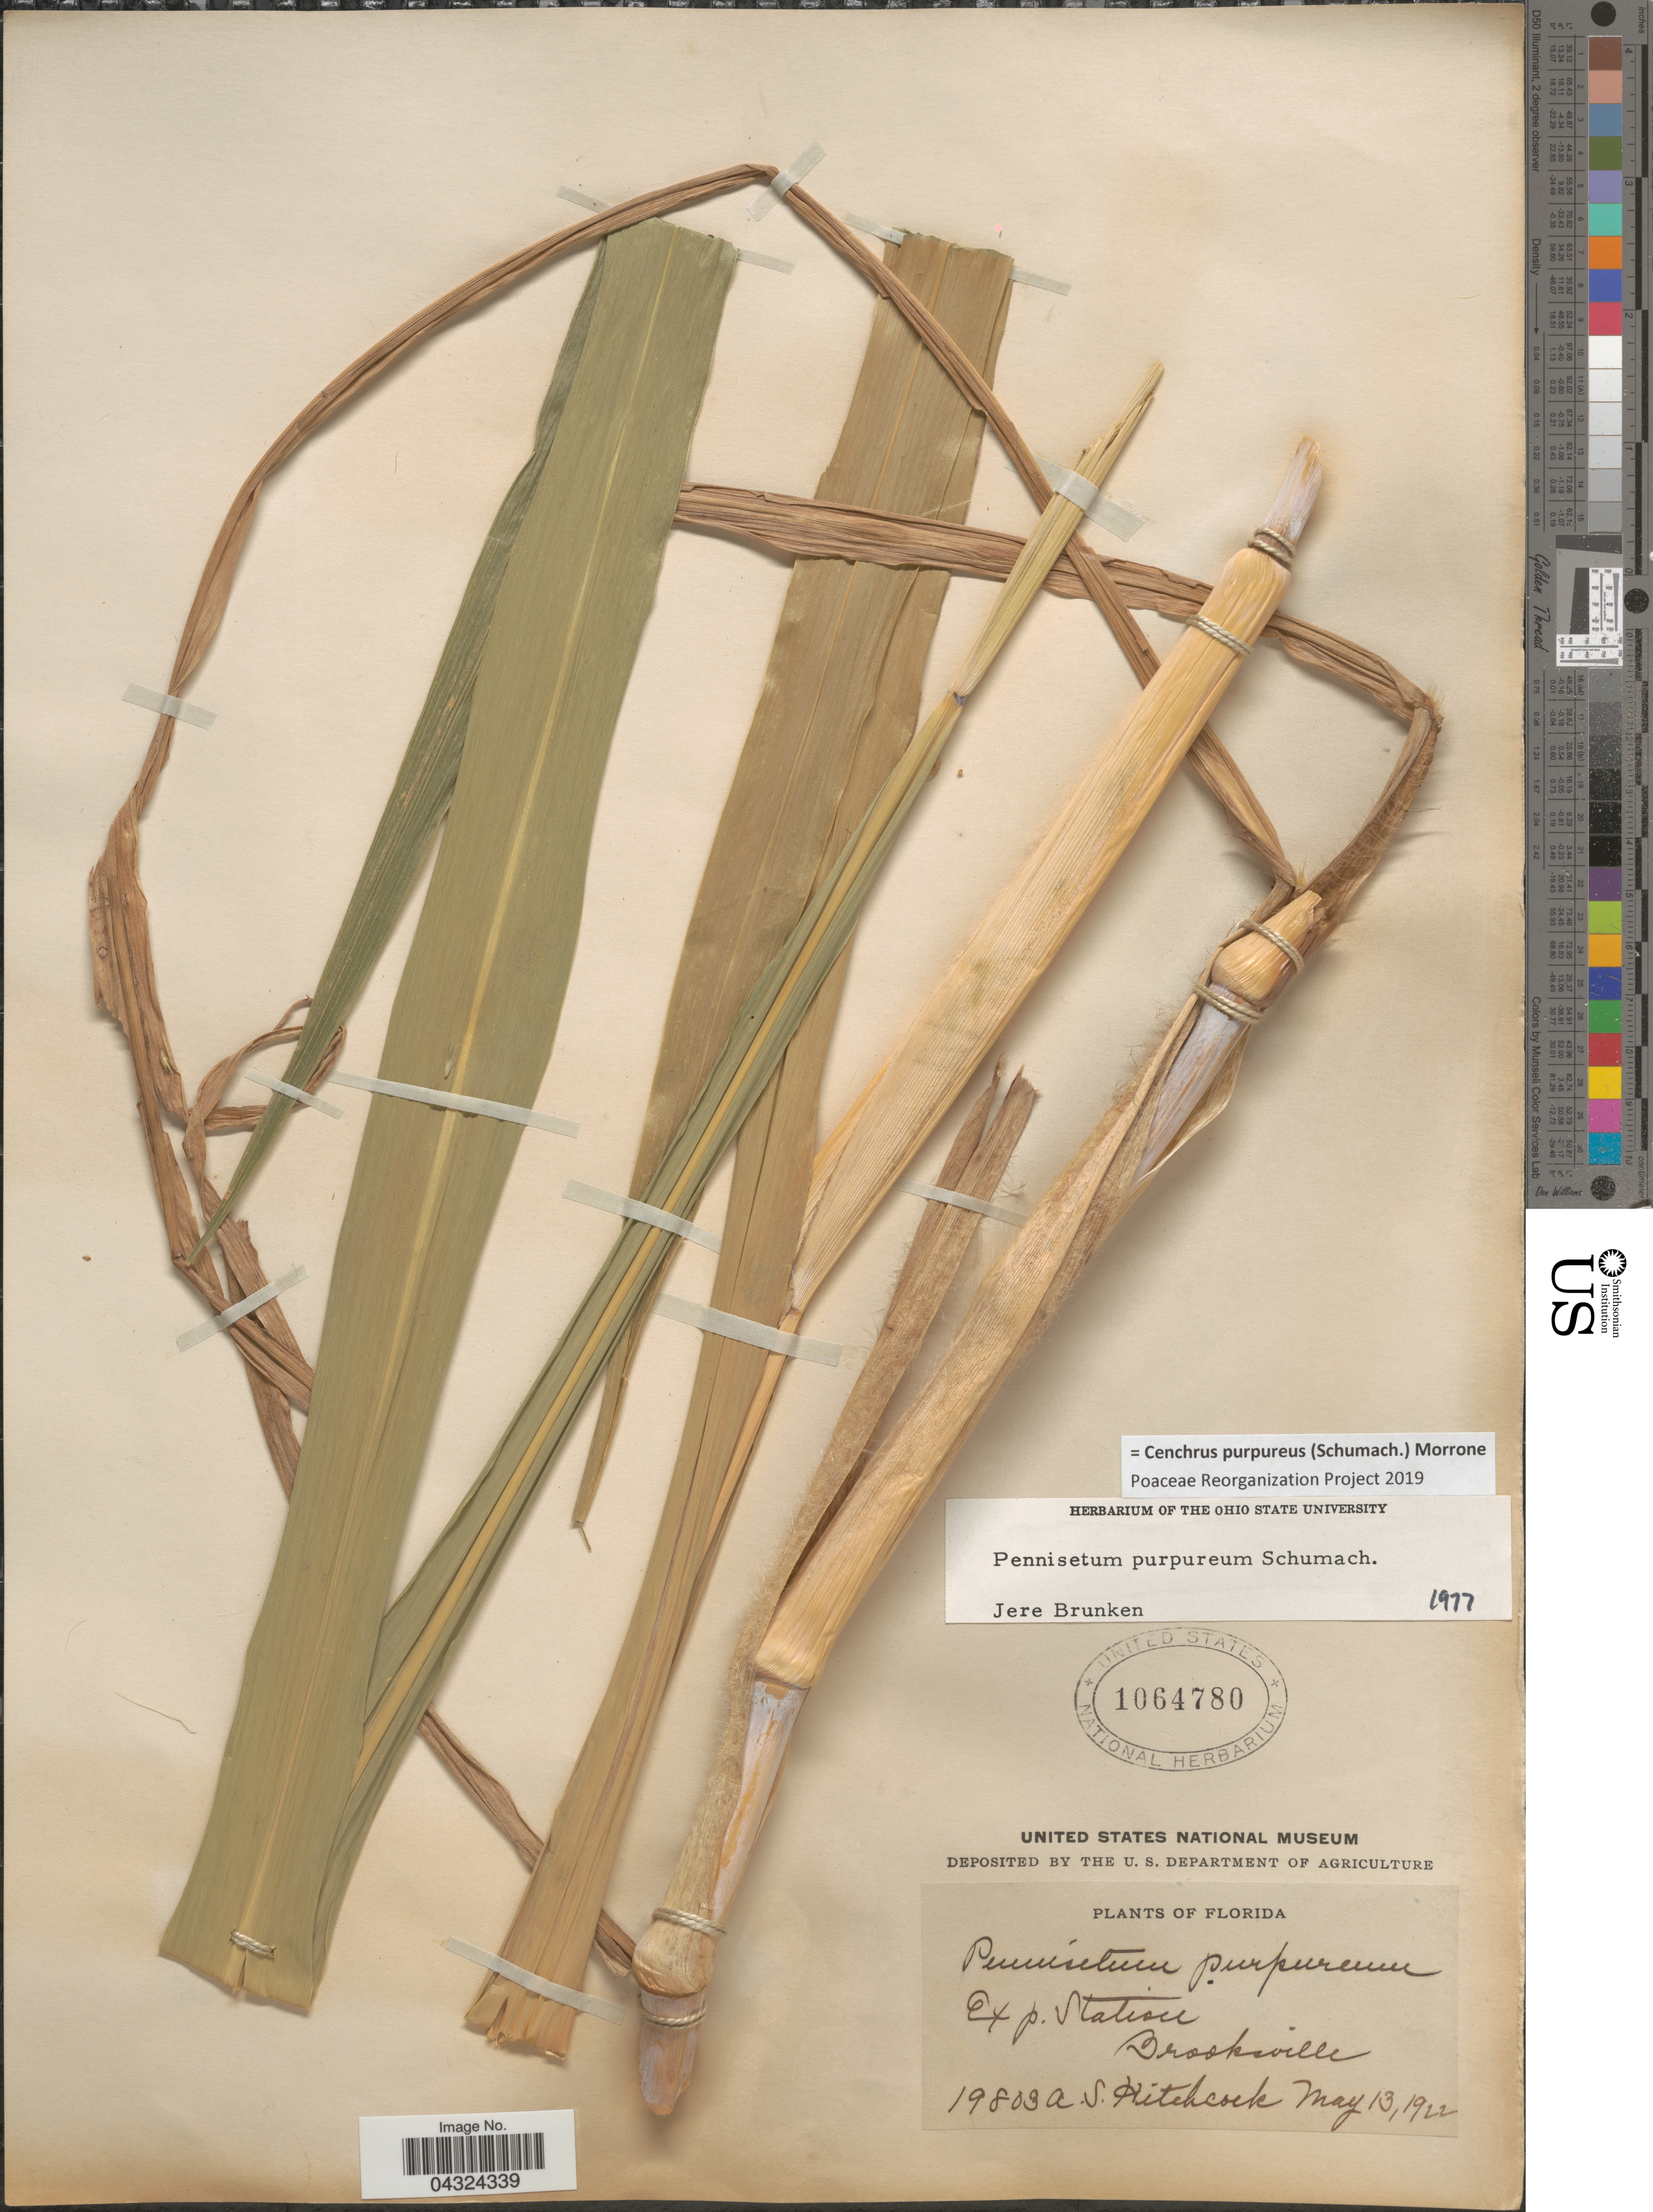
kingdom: Plantae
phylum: Tracheophyta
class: Liliopsida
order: Poales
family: Poaceae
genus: Cenchrus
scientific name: Cenchrus purpureus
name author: (Schumach.) Morrone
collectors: A. S. Hitchcock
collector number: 19803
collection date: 1922-05-13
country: United States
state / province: Florida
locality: Exp. Station. Brooksville.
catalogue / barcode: US 1064780